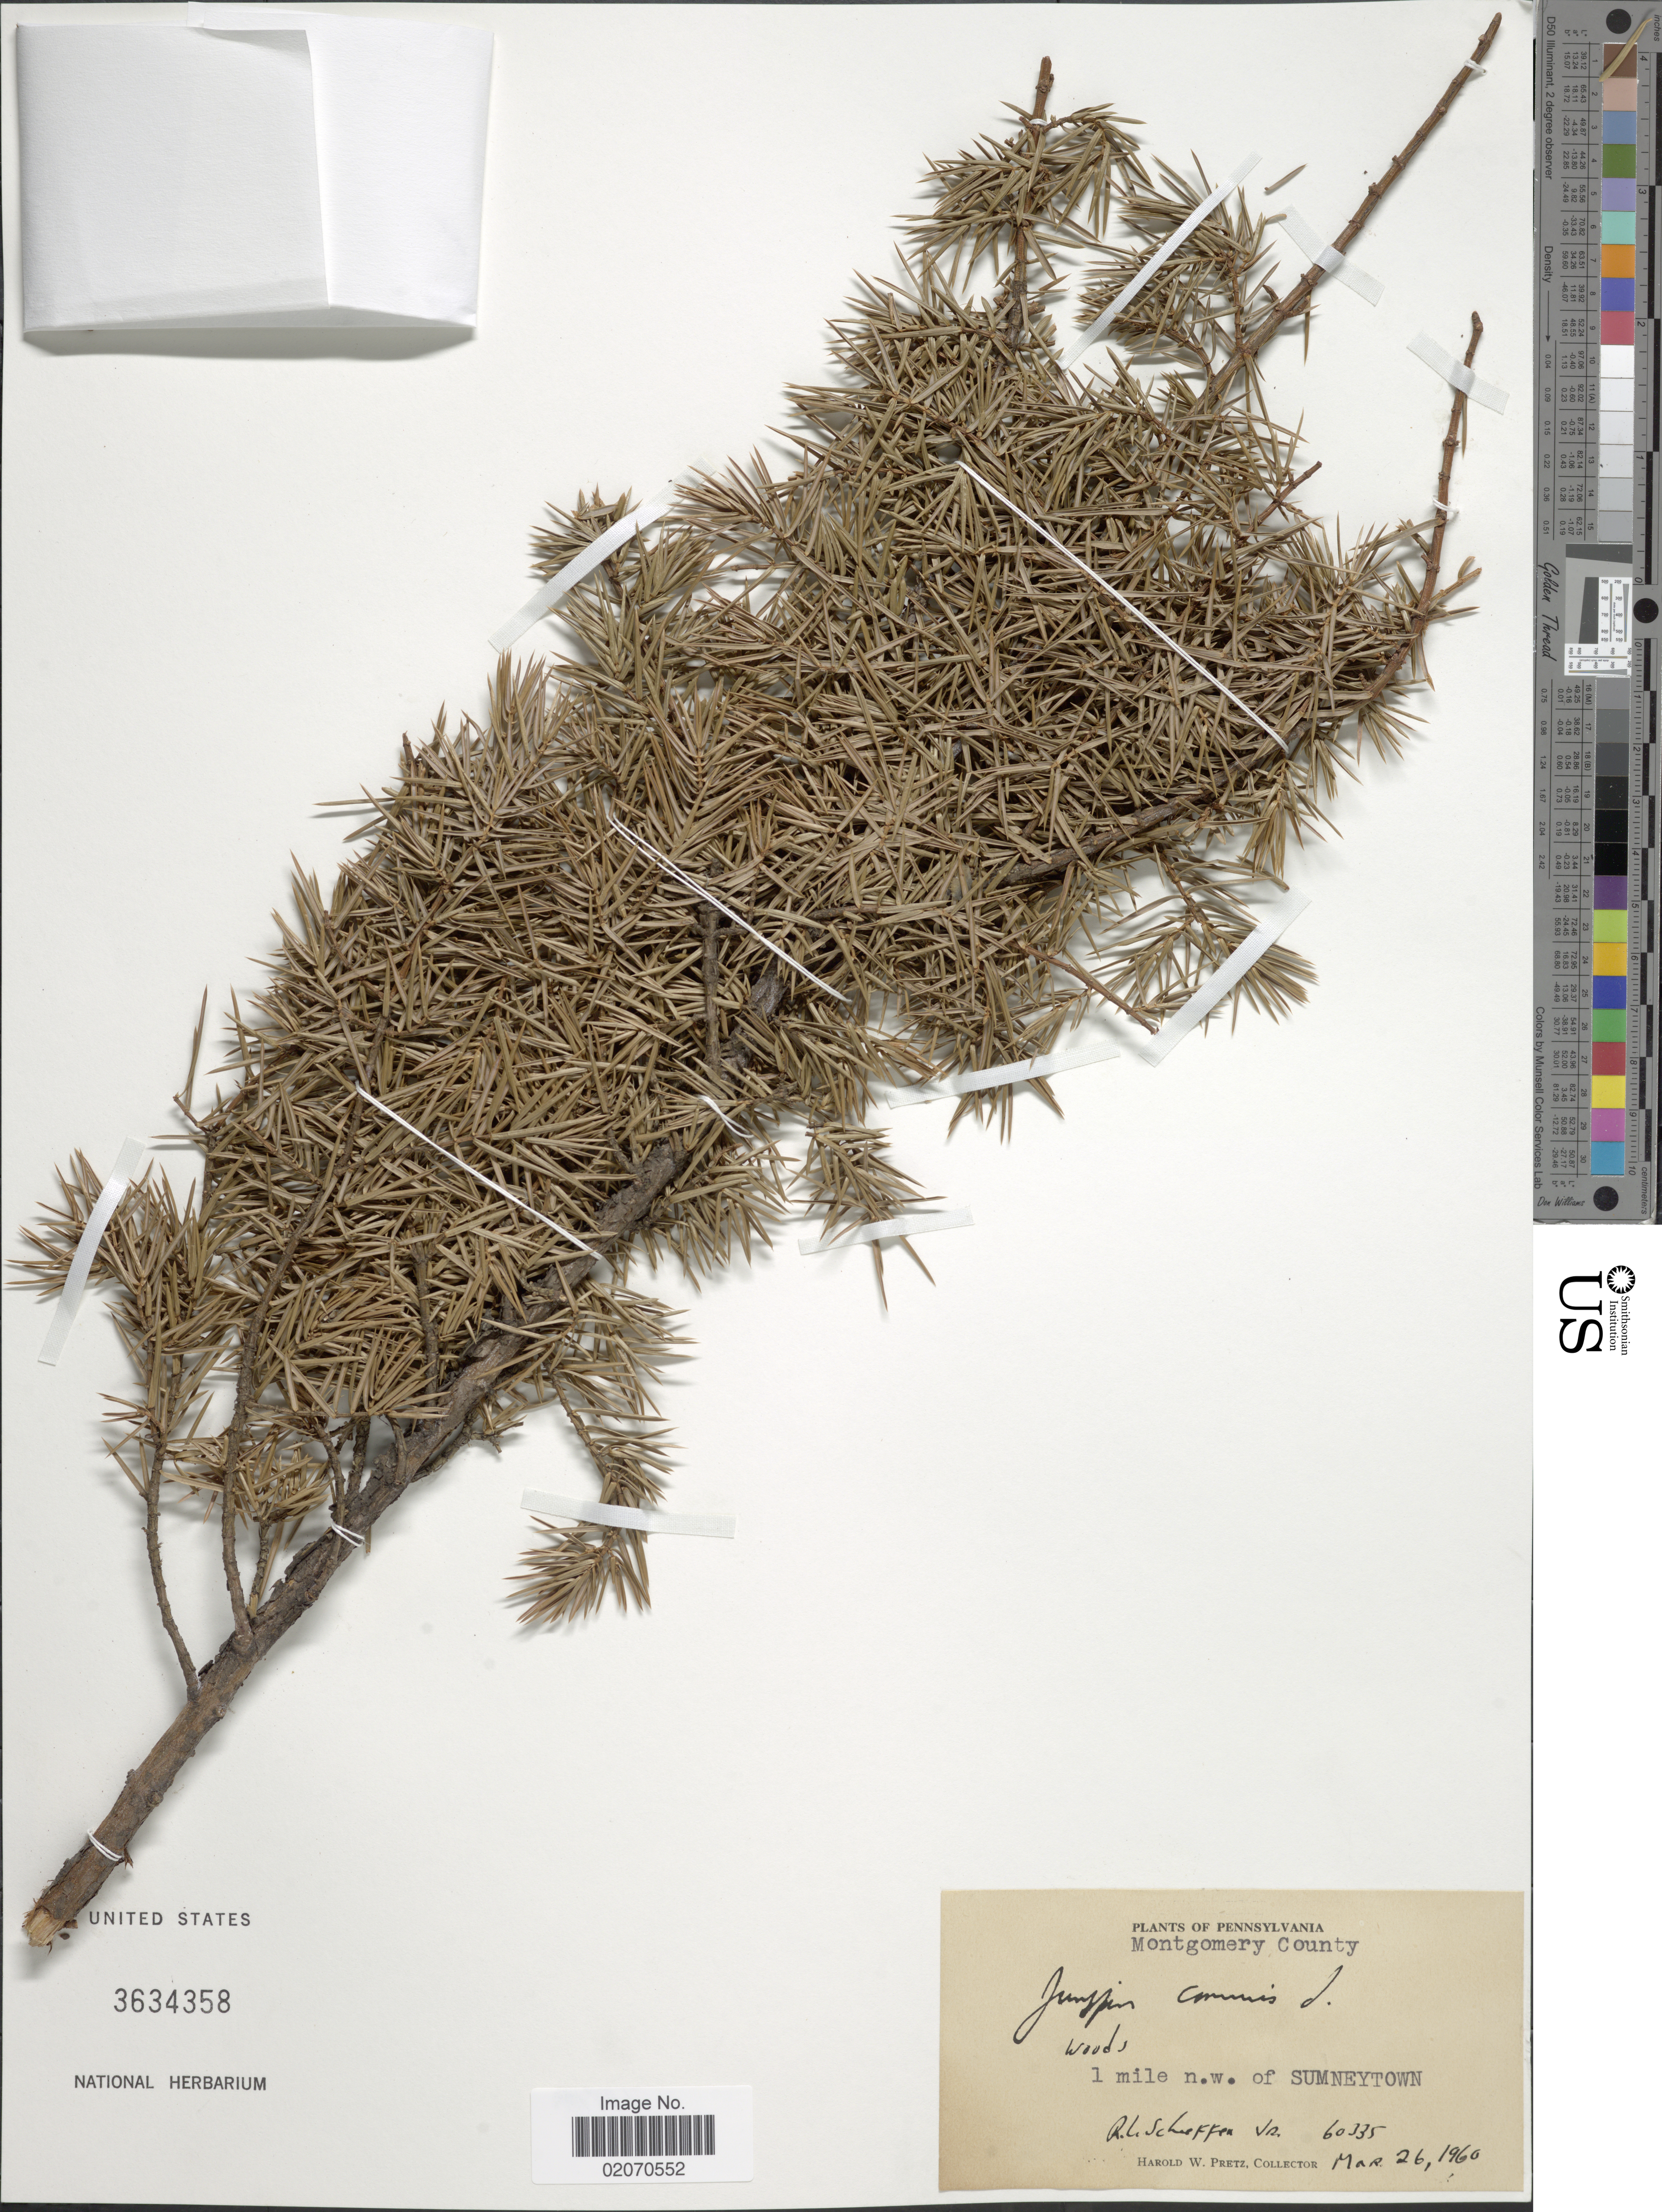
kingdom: Plantae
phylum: Tracheophyta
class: Pinopsida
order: Pinales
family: Cupressaceae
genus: Juniperus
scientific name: Juniperus communis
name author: L.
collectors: R. L. Schaeffer Jr. & H. W. Pretz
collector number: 60335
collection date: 1960-03-26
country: United States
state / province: Pennsylvania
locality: Montgomery County, 1 miles n.w. of Sumneytown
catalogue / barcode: US 3634358